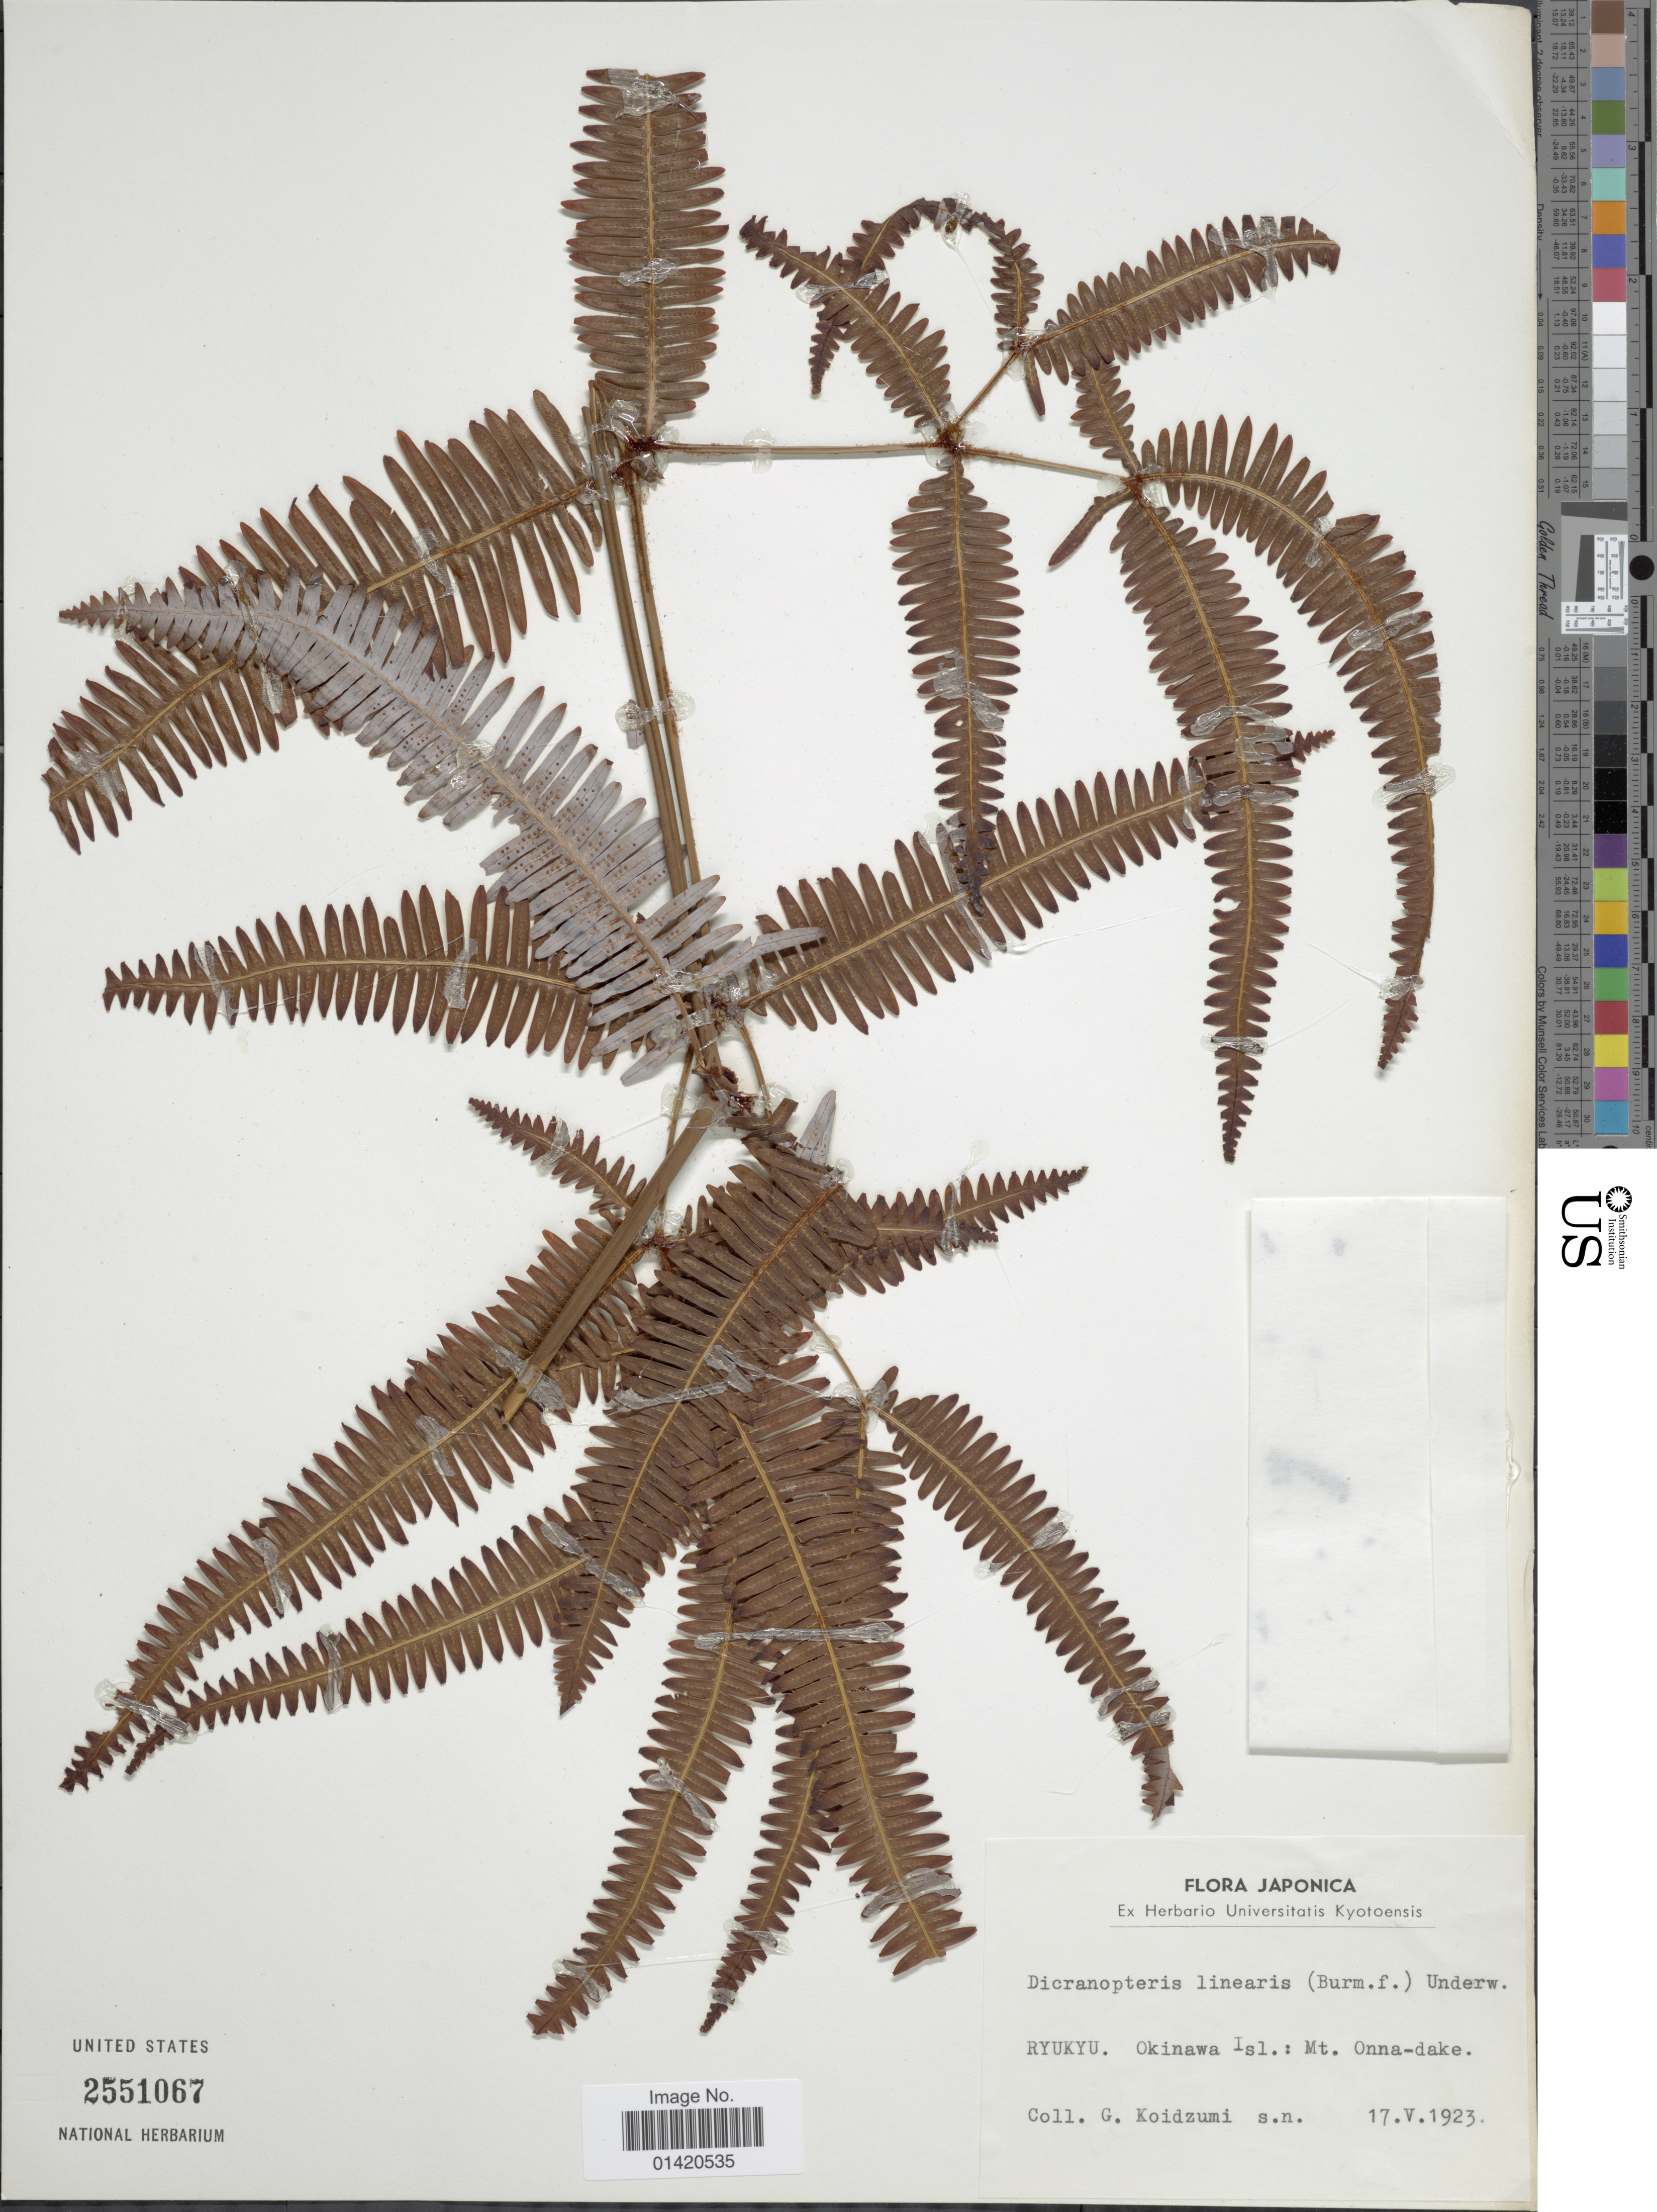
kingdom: Plantae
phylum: Tracheophyta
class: Polypodiopsida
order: Gleicheniales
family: Gleicheniaceae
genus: Dicranopteris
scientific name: Dicranopteris linearis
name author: (Burm. f.) Underw.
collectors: G. Koidzumi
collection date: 1923-05-17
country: Japan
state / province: Okinawa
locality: Ryukyu. Okinawa Isl: Mt Onna-dake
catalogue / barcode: US 2551067